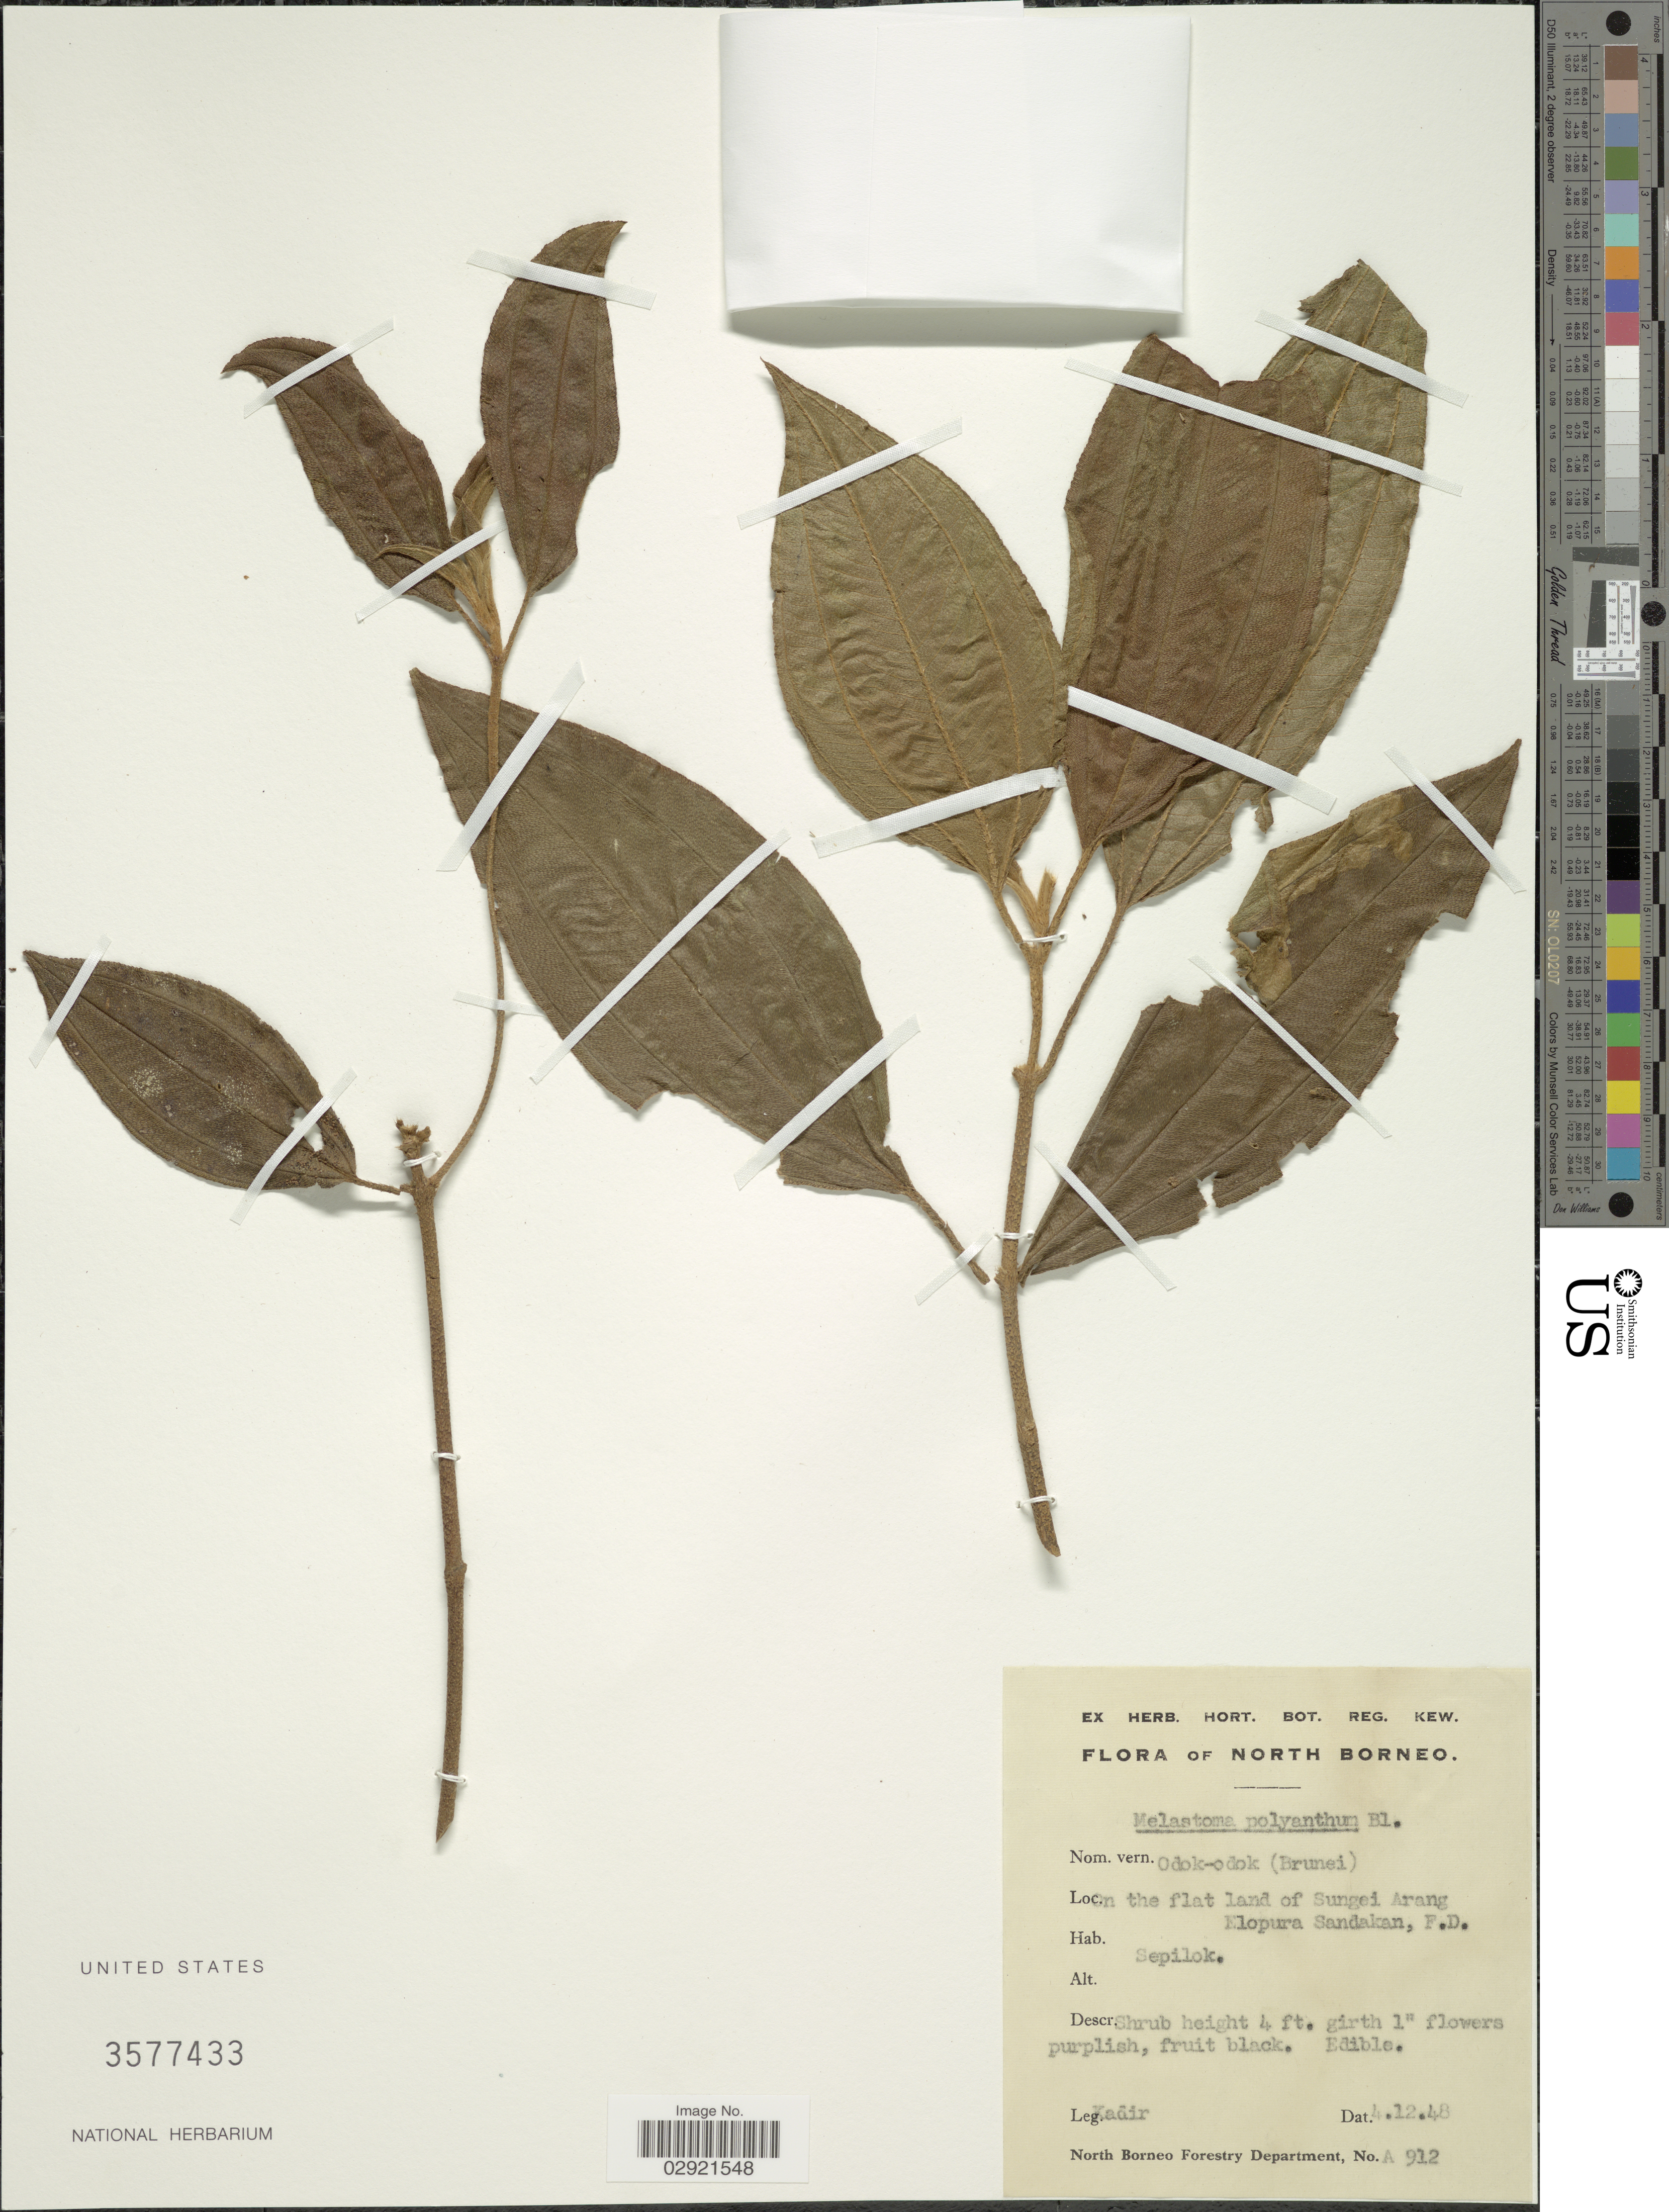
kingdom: Plantae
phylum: Tracheophyta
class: Magnoliopsida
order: Myrtales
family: Melastomataceae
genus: Melastoma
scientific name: Melastoma polyanthum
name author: Blume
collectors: -. Kadir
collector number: A912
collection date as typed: Transcribed d/m/y: 4/12/48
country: Malaysia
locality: North Borneo. On the flat land of Sungei Arang Elopura Sandakan, F.D. Sepilok.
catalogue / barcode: US 3577433